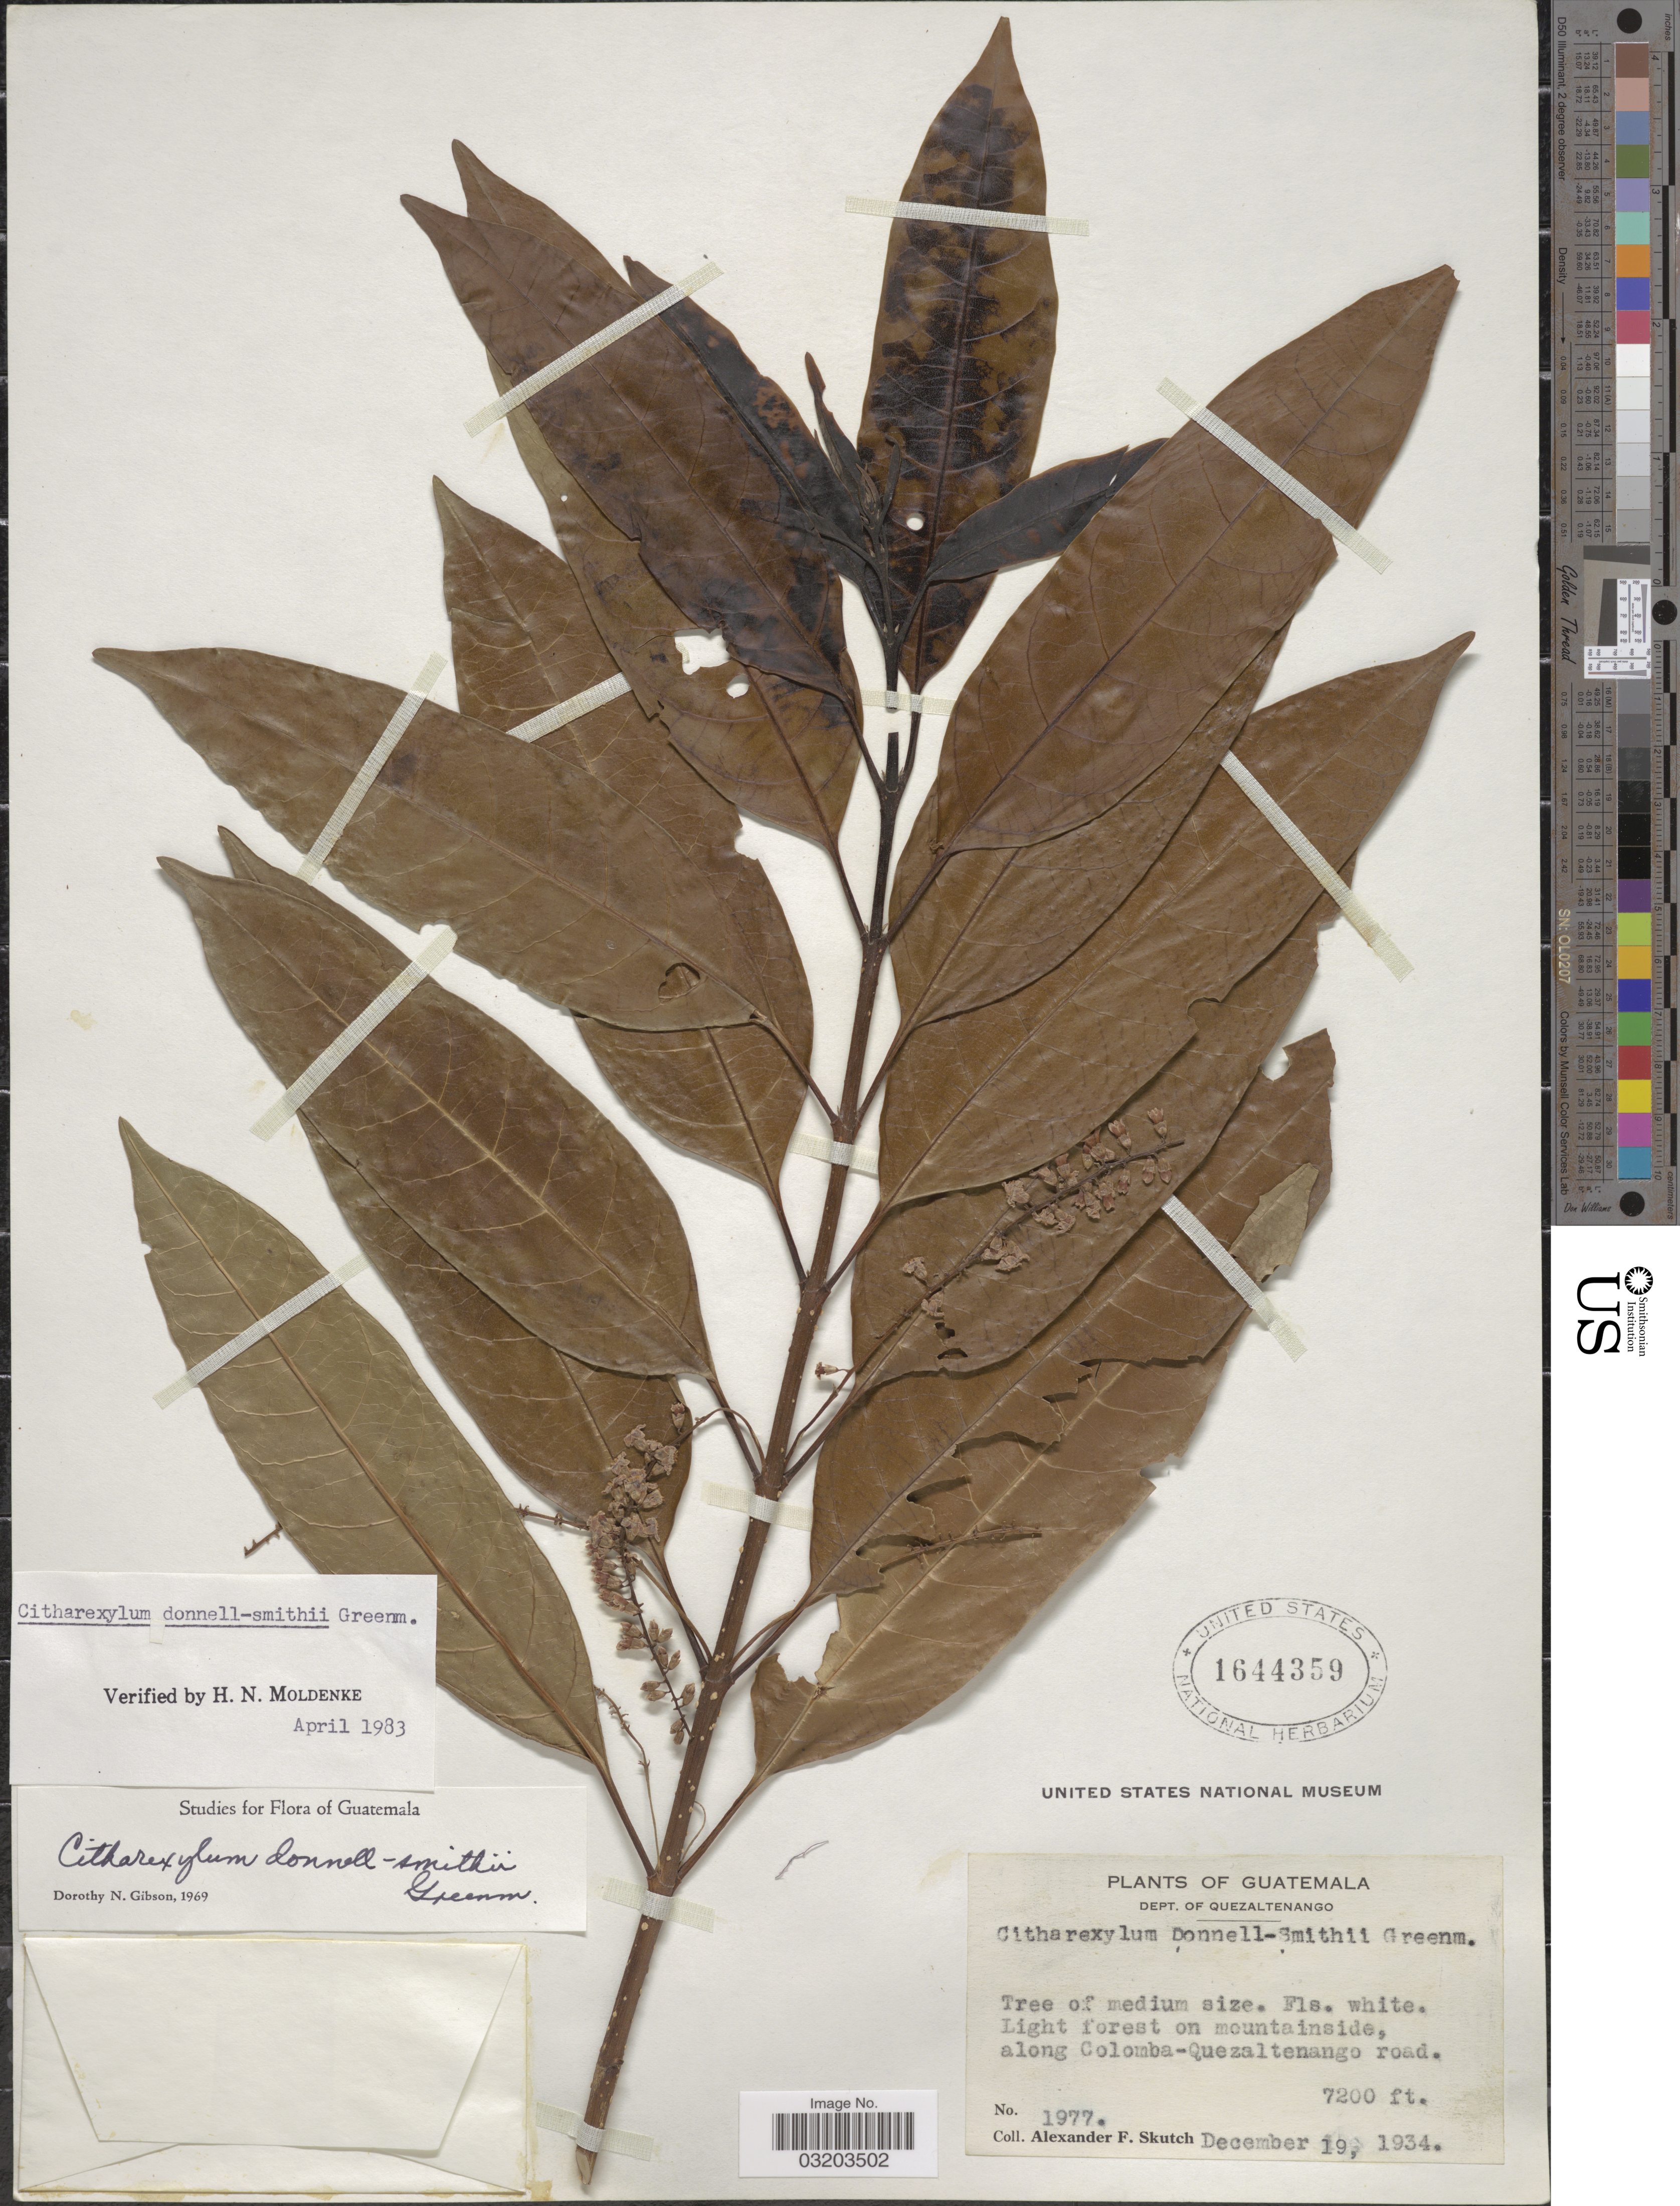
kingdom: Plantae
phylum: Tracheophyta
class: Magnoliopsida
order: Lamiales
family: Verbenaceae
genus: Citharexylum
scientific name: Citharexylum donnell-smithii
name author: Greenm.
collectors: A. F. Skutch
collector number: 1977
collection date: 1934-12-19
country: Guatemala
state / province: Quetzaltenango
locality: Dept. of Quezaltenango. Light forest on mountainside, along Colomba-Quezaltenango road.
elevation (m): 2195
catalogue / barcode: US 1644359